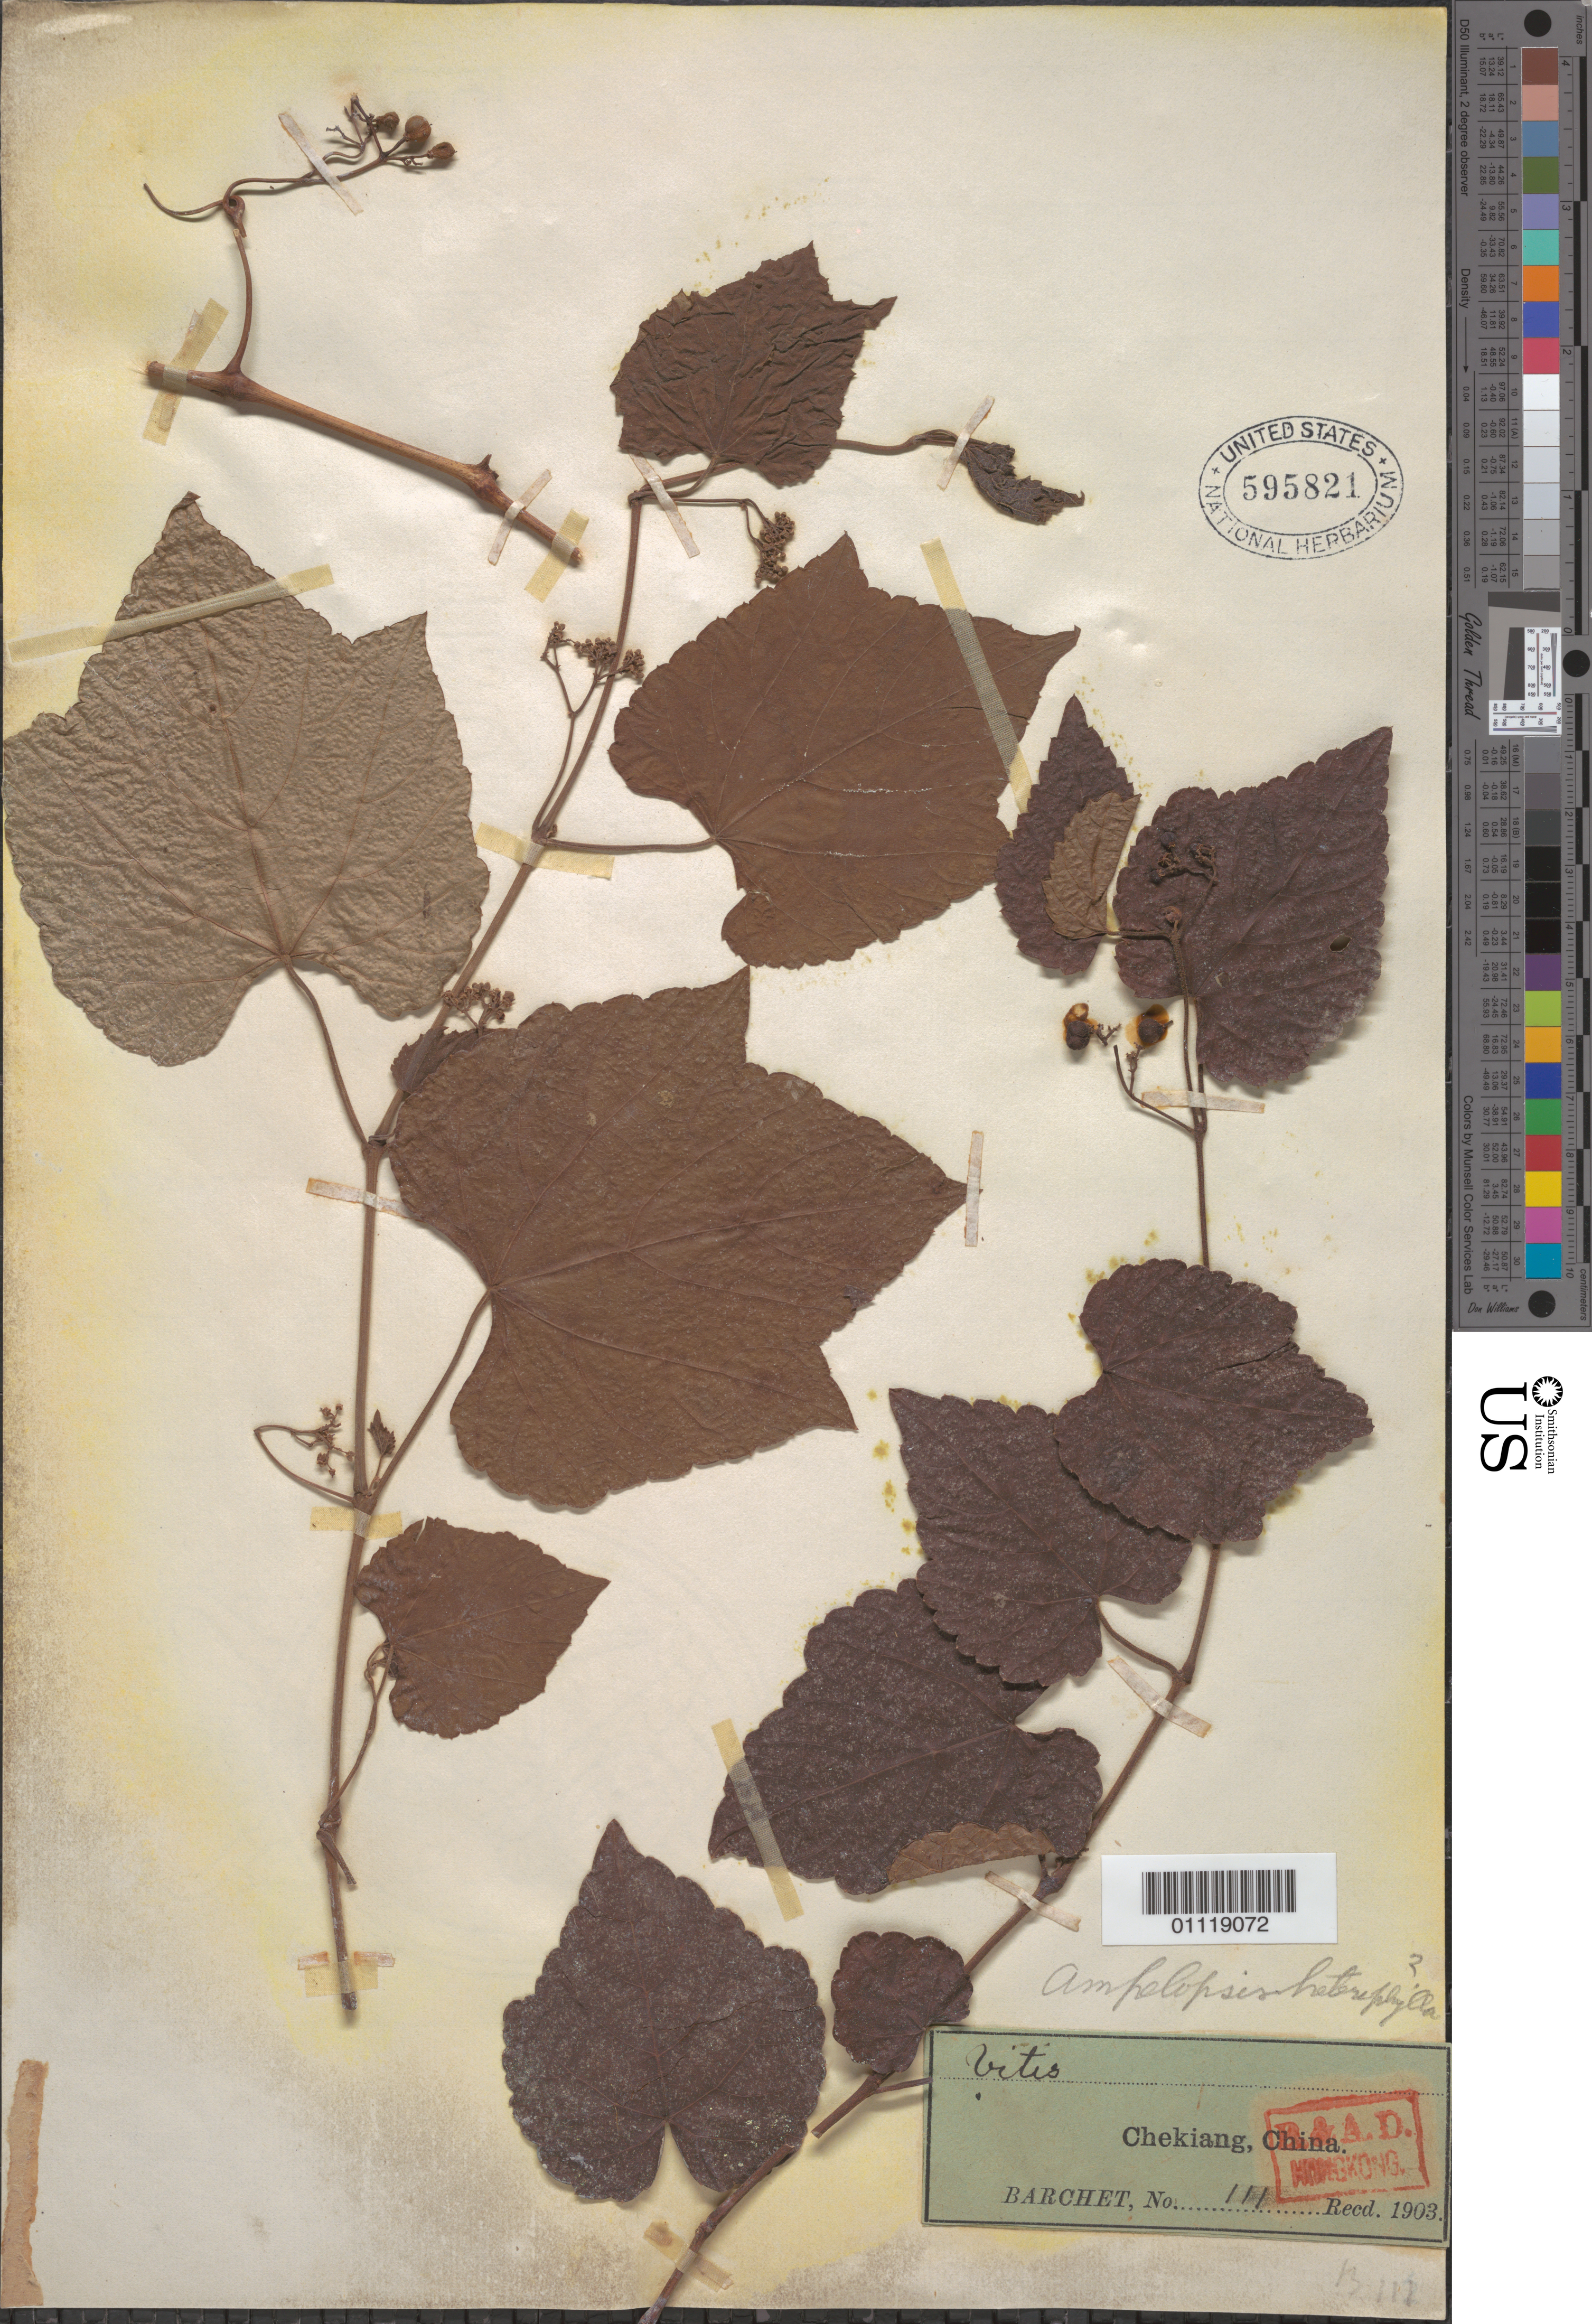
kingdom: Plantae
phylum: Tracheophyta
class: Magnoliopsida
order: Vitales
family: Vitaceae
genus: Ampelopsis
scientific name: Ampelopsis glandulosa var. heterophylla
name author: (Thunb.) Momiy.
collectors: S. P. Barchet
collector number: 111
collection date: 1903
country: China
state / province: Zhejiang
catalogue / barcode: US 595821